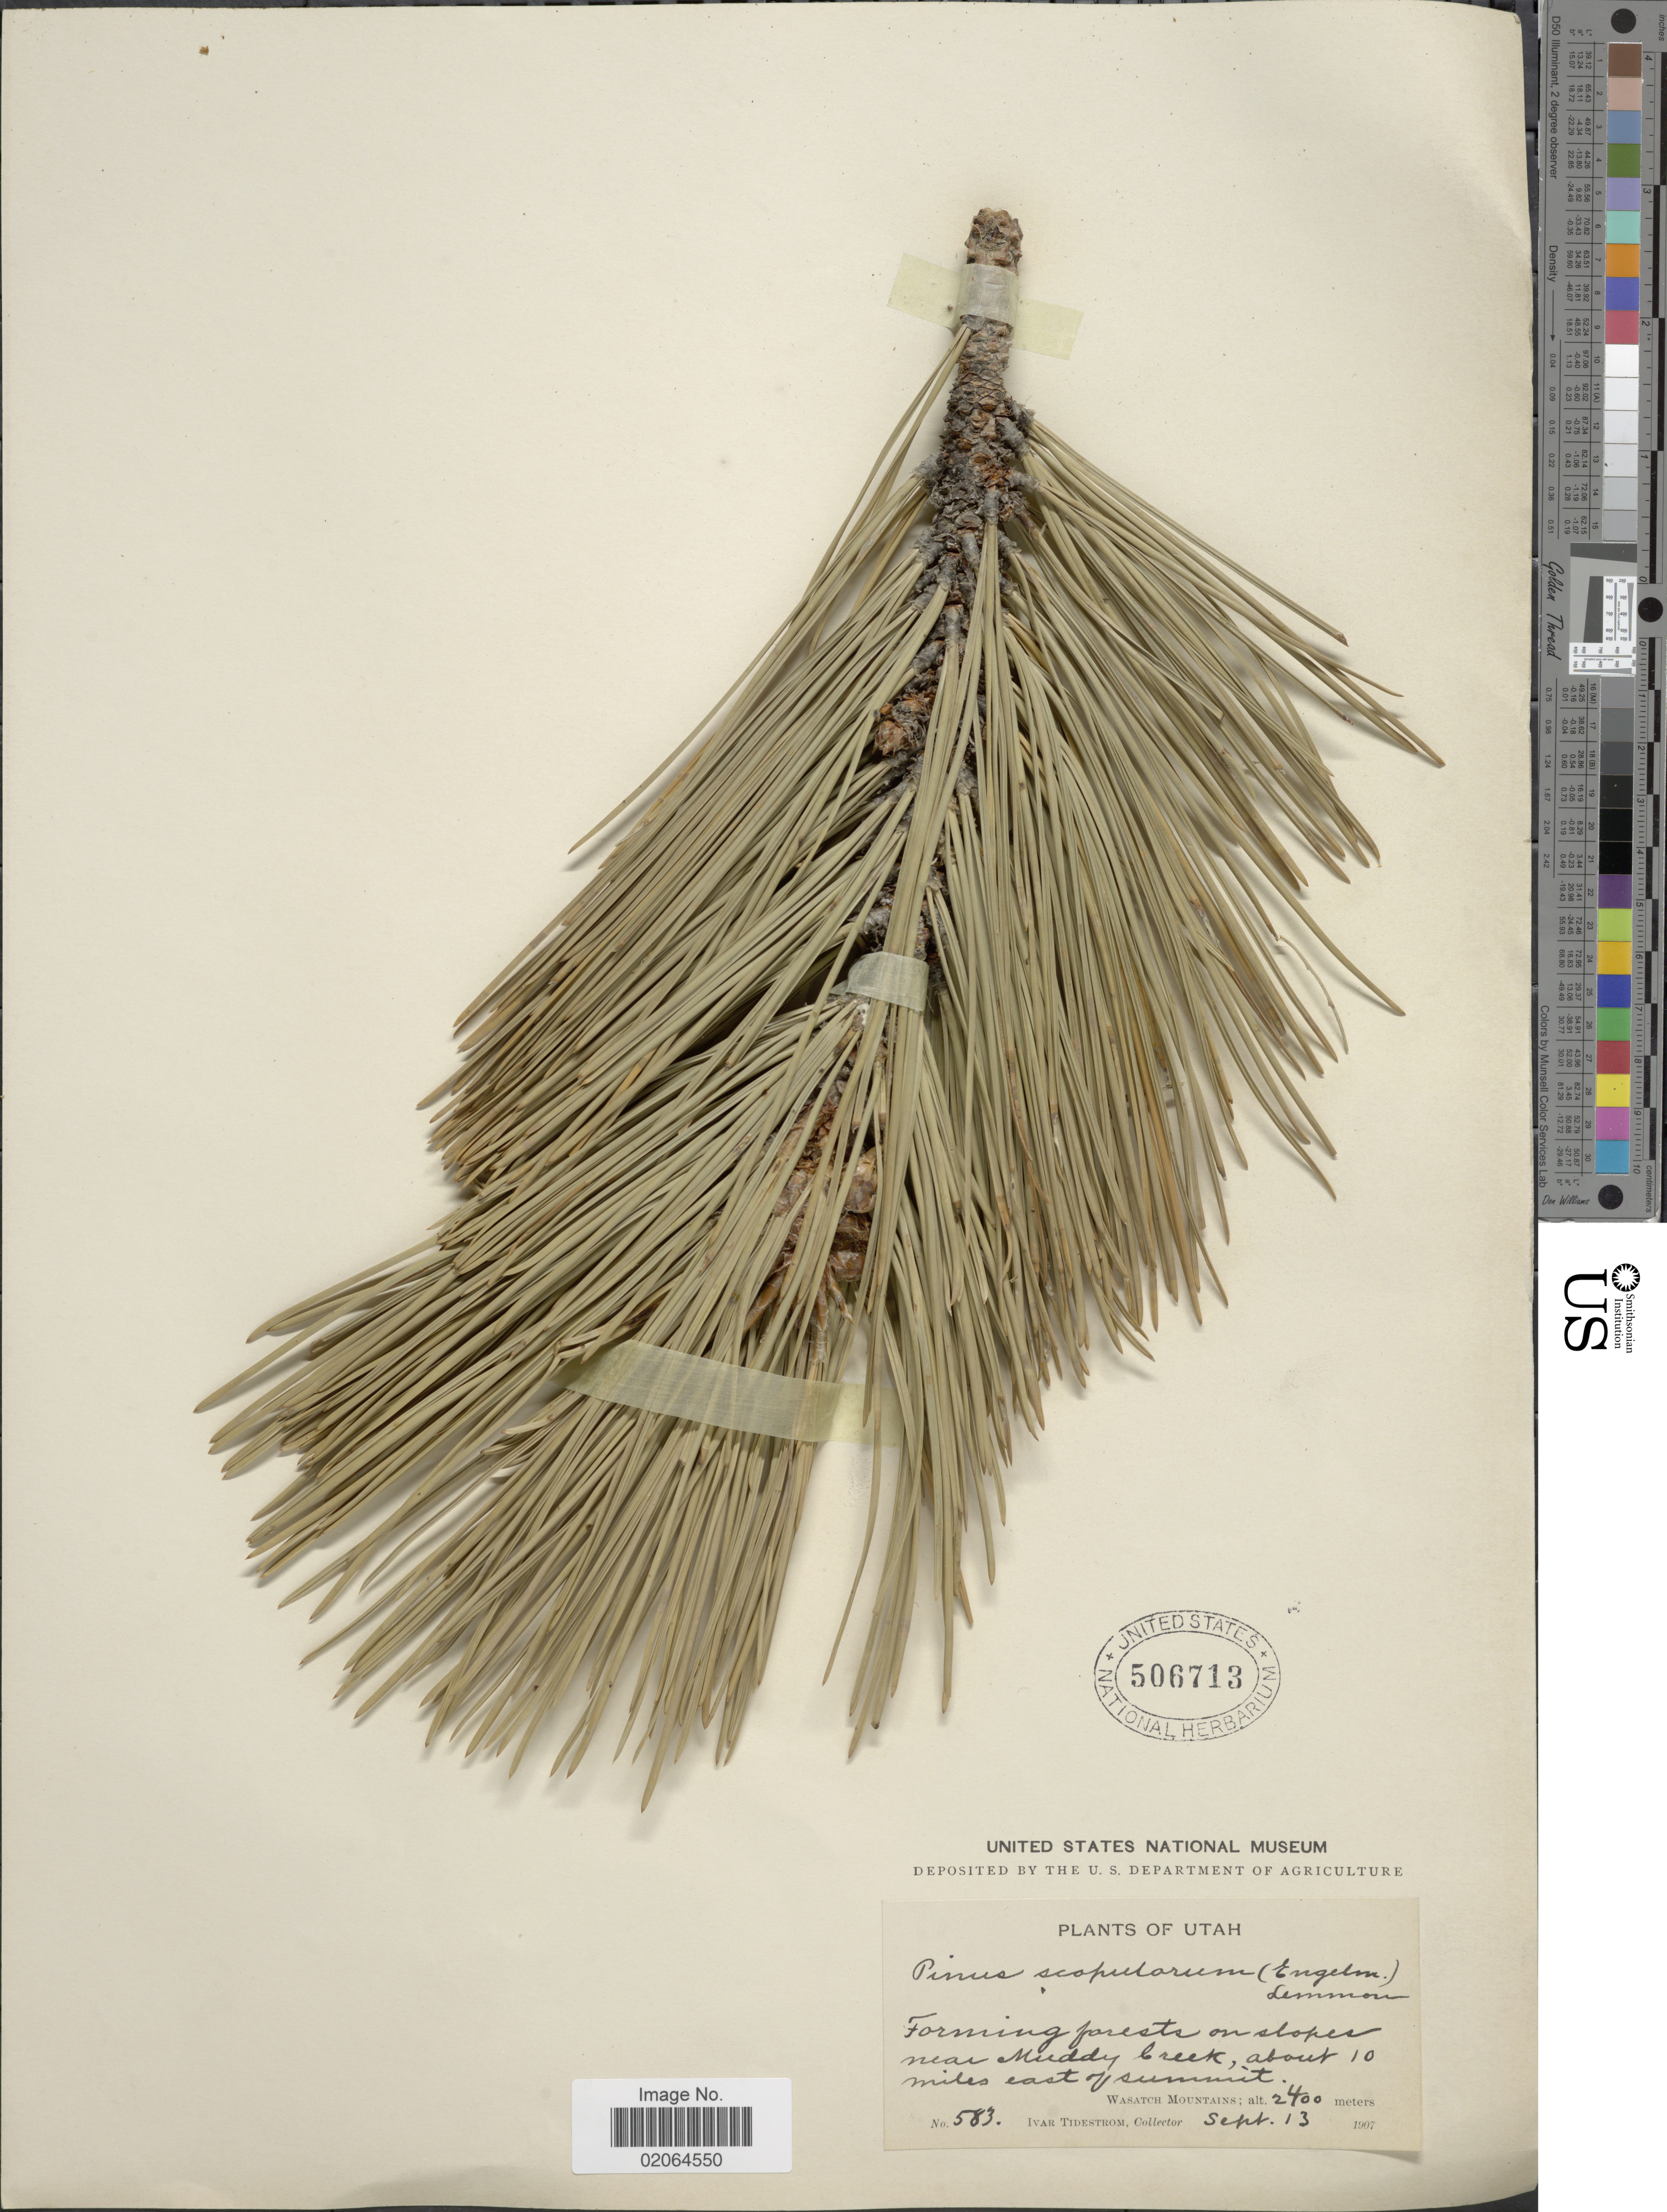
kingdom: Plantae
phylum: Tracheophyta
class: Pinopsida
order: Pinales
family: Pinaceae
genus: Pinus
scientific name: Pinus ponderosa var. scopulorum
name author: Engelm.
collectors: I. F. Tidestrom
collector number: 583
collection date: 1907-09-13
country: United States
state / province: Utah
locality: Utah, Forests on slope near Muddy Creek, about 10 miles east of summit. Wasatch Mountains.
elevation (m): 2400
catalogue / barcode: US 506713